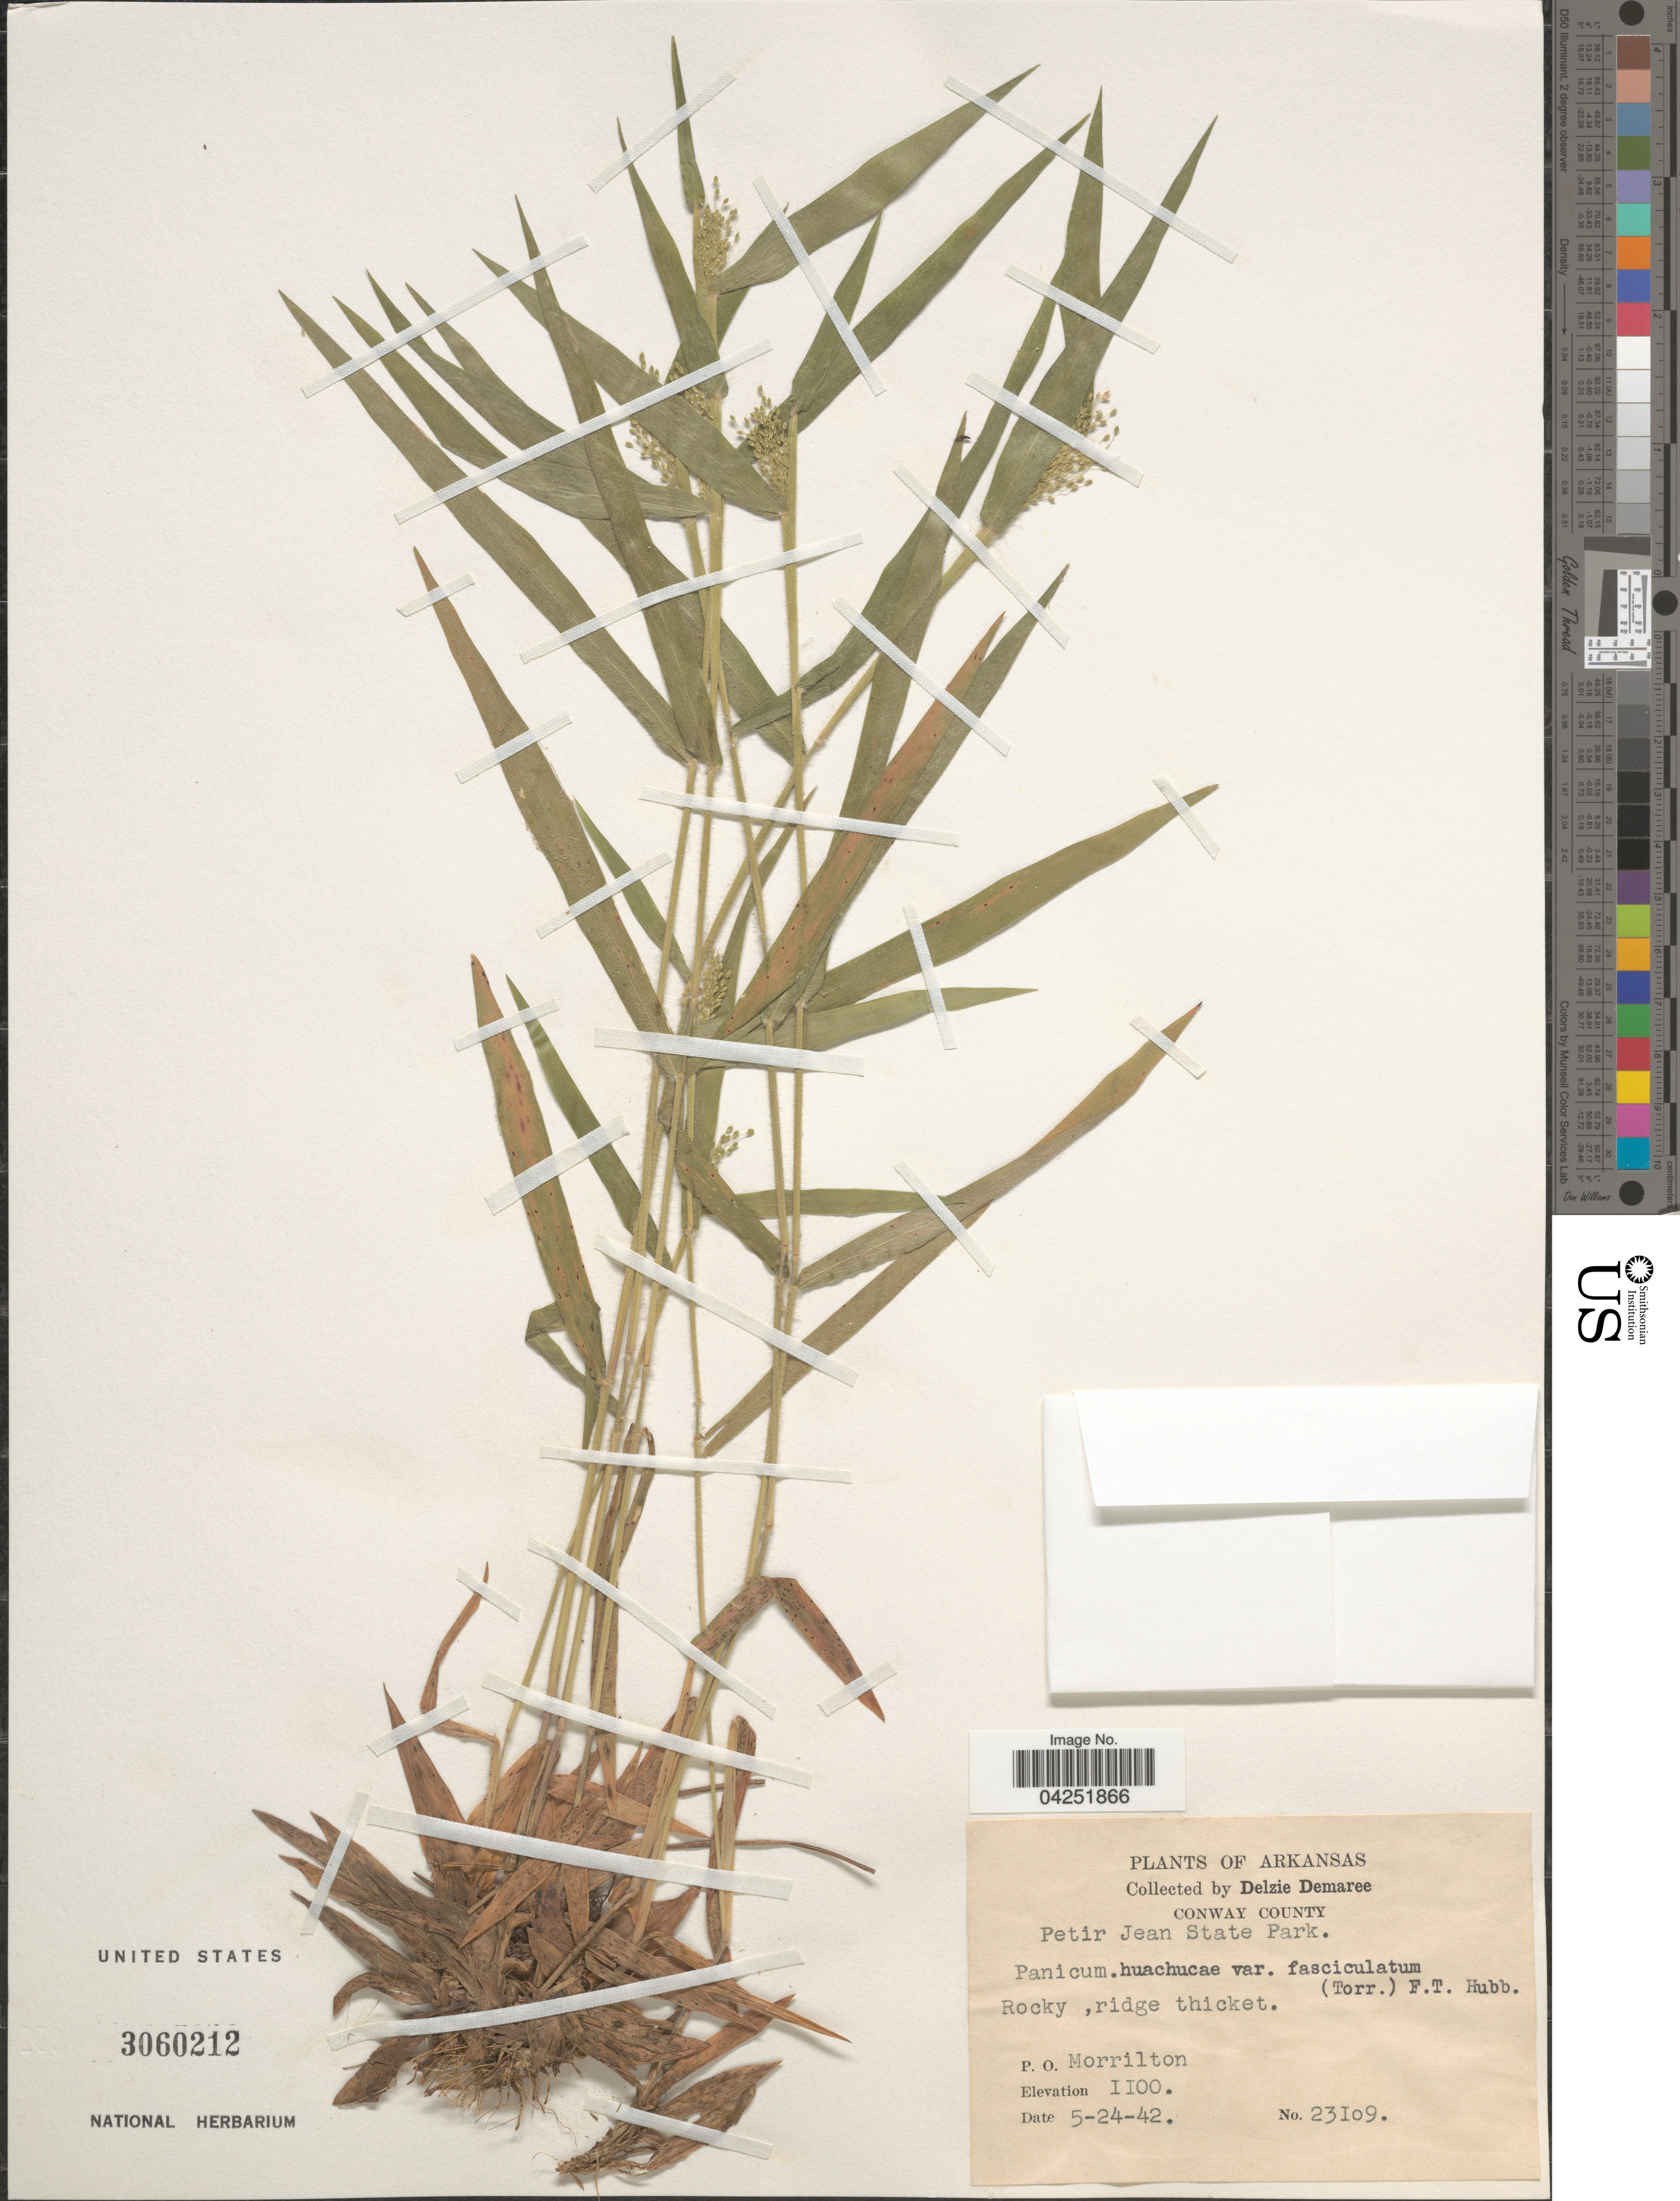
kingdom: Plantae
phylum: Tracheophyta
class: Liliopsida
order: Poales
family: Poaceae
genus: Dichanthelium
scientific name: Dichanthelium acuminatum var. fasciculatum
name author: (Torr.) Freckmann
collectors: D. Demaree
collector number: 23109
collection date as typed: Transcribed d/m/y: 24/5/42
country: United States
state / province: Arkansas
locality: Conway County. Petir Jean State Park. Rocky, ridge thicket. P. O. Morrilton.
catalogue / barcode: US 3060212